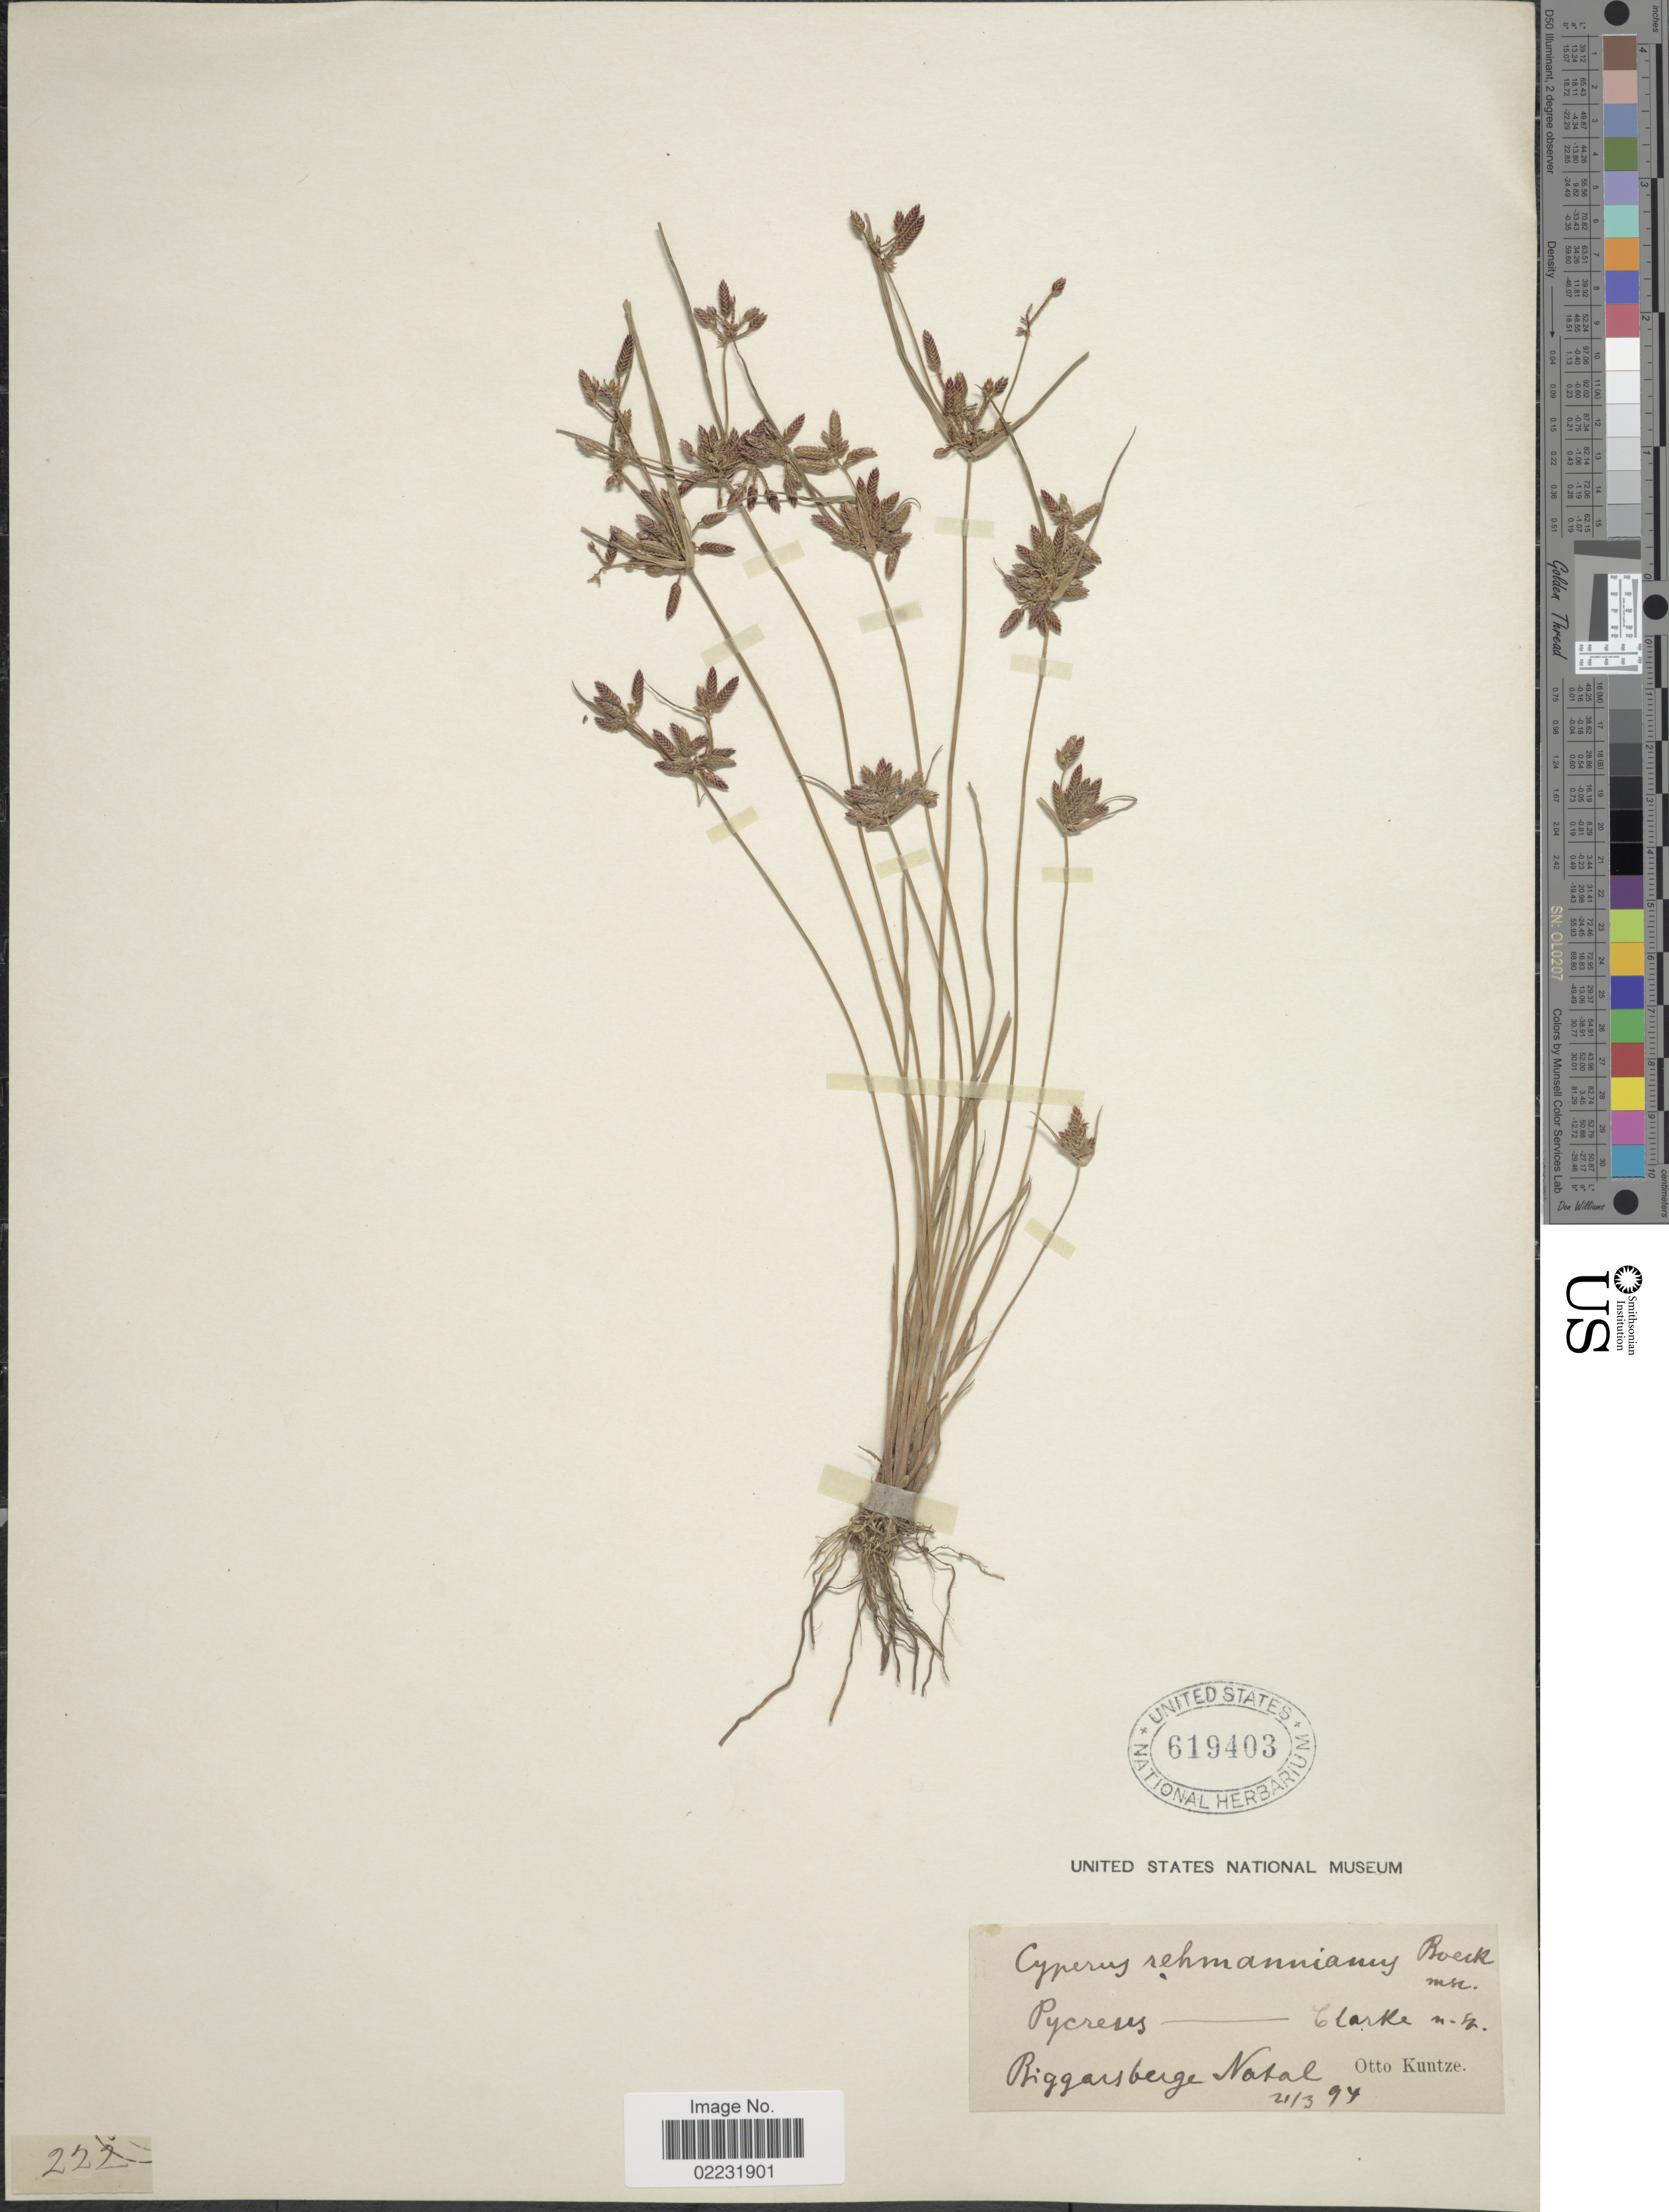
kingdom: Plantae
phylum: Tracheophyta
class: Liliopsida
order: Poales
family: Cyperaceae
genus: Cyperus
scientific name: Cyperus flavescens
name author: L.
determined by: Strong, Mark T., (BOT), Smithsonian Institution - National Museum of Natural History (UNITED STATES)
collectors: C.E.O. Kuntze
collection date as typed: Transcribed d/m/y: 21/3/94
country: South Africa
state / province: KwaZulu-Natal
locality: Riggarsberge, Natal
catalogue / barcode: US 619403